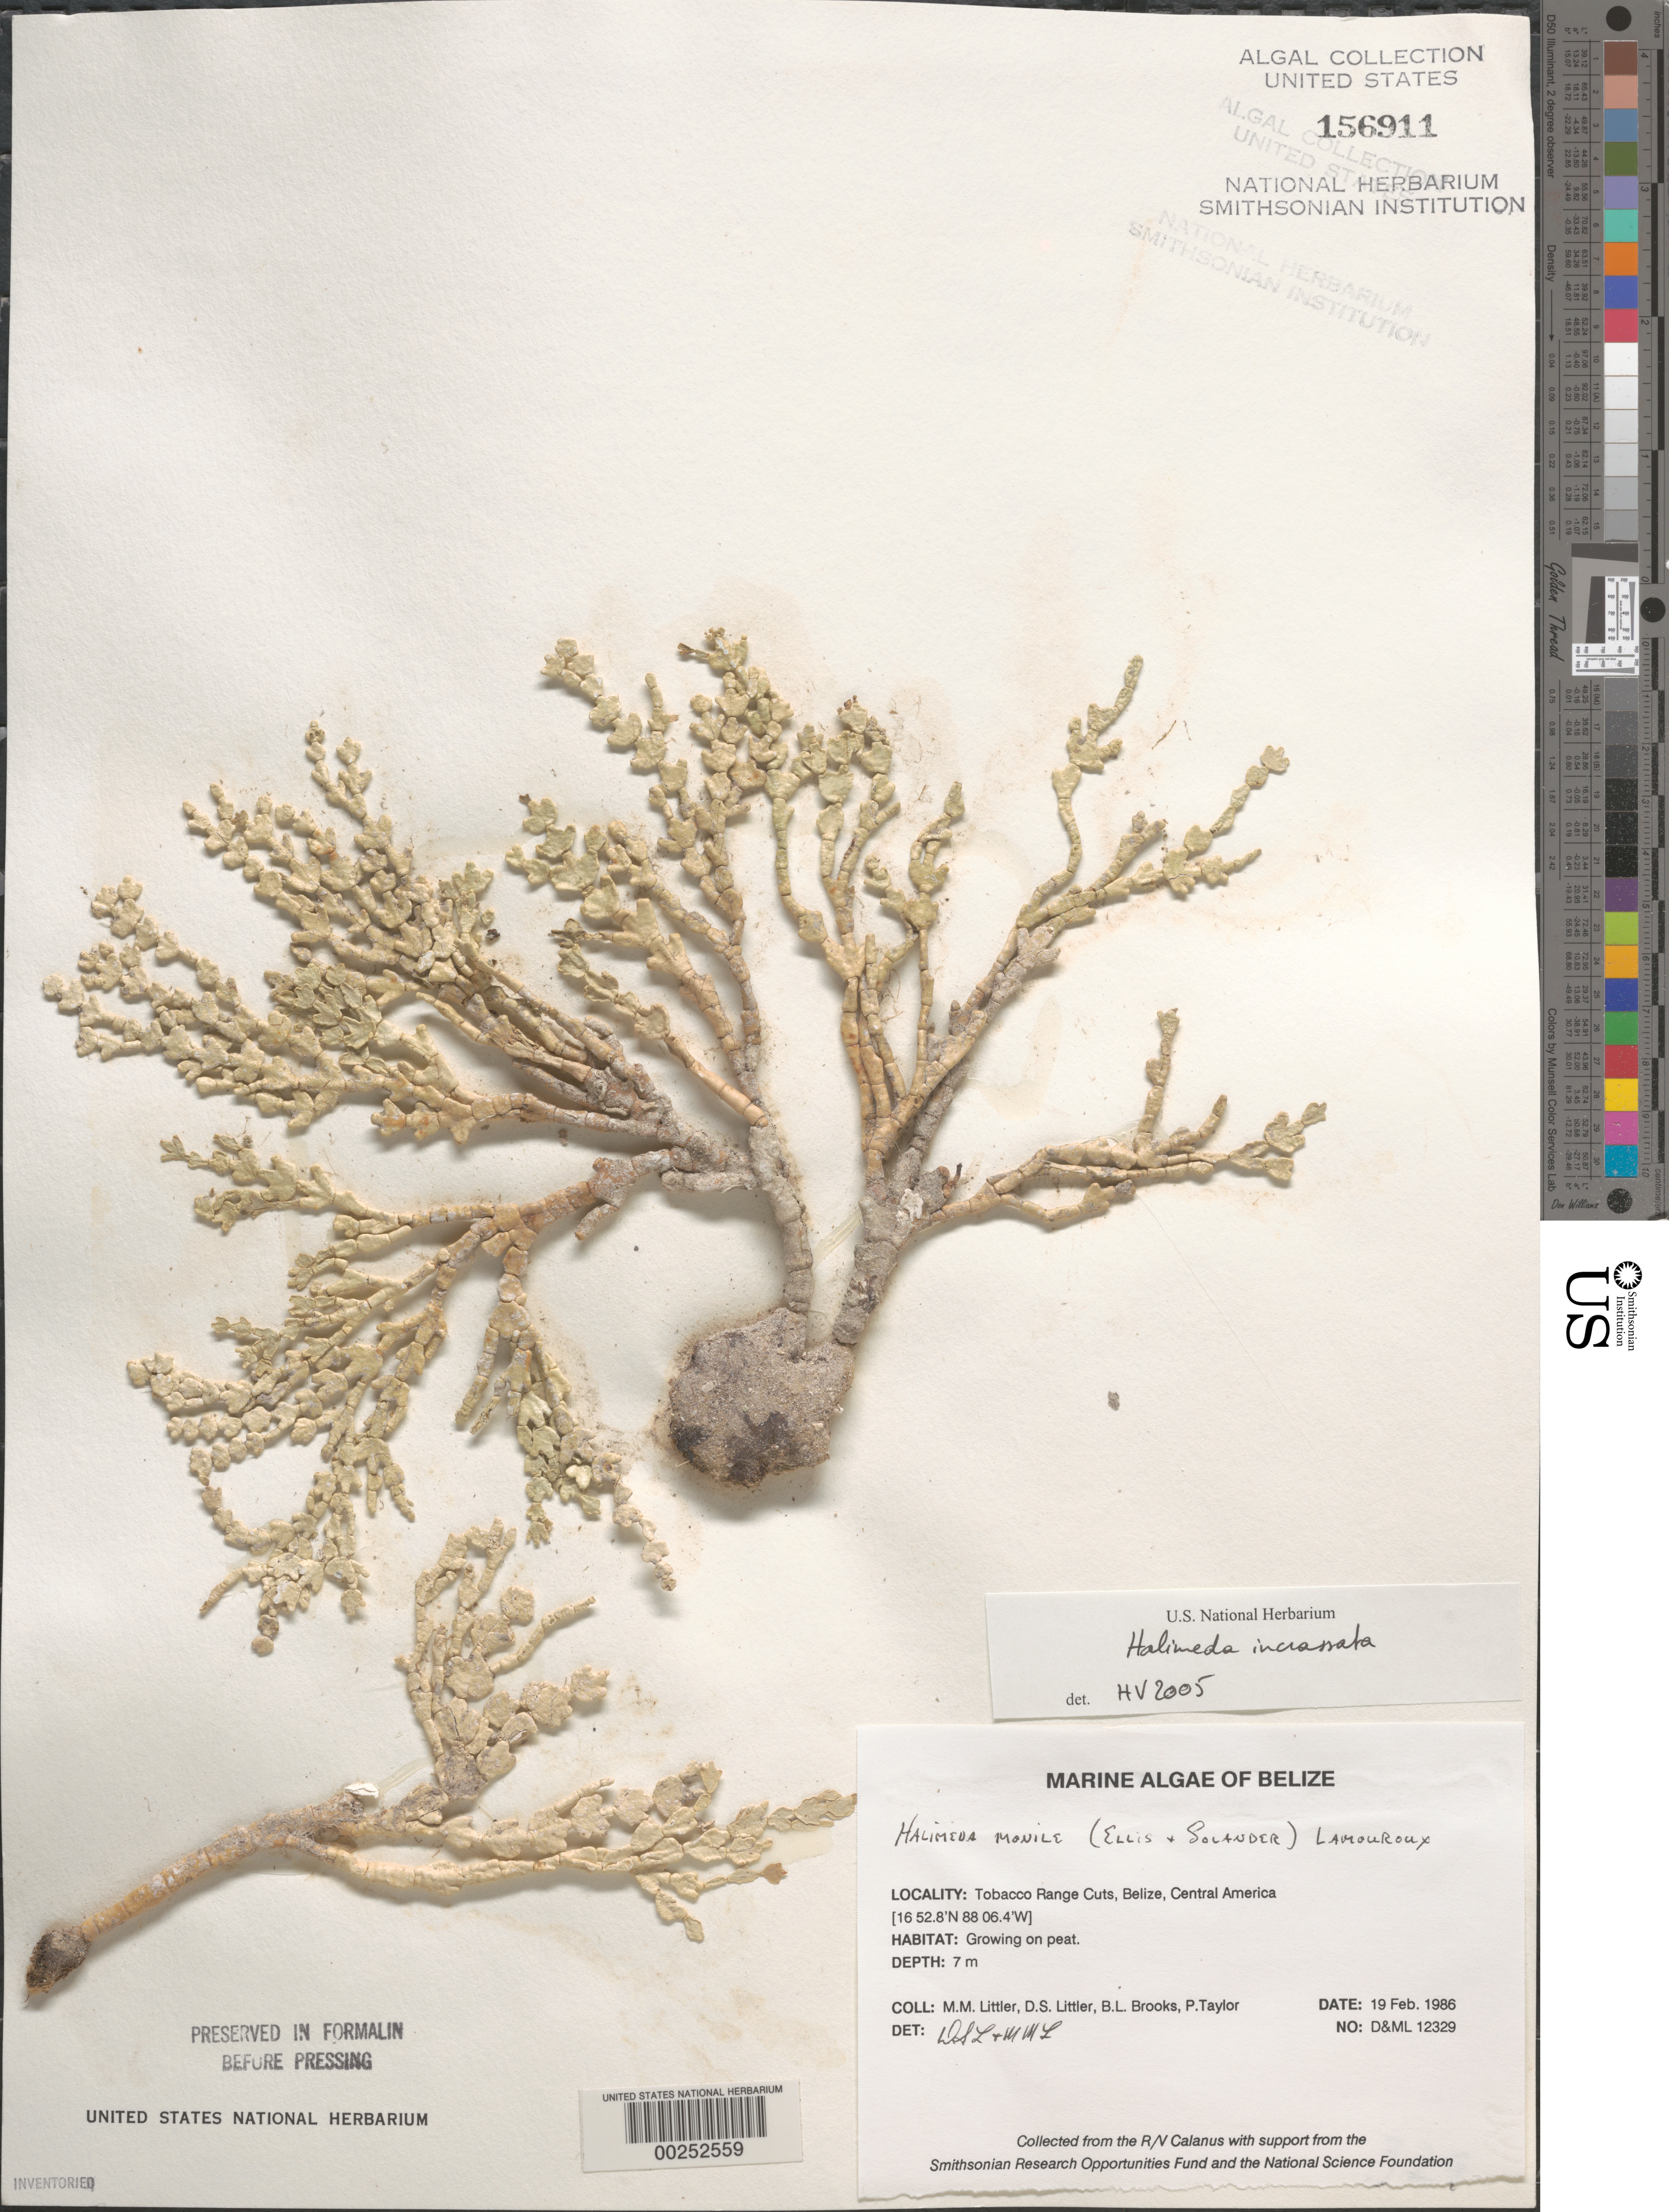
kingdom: Plantae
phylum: Chlorophyta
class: Ulvophyceae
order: Bryopsidales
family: Halimedaceae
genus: Halimeda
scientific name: Halimeda incrassata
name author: (J. Ellis) J.V.Lamouroux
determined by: Verbruggen, H.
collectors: M. M. Littler, D. S. Littler, B. Brooks & P. R. Taylor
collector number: D&ML 12329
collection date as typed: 19 Feb 1986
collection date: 1986-02-19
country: Belize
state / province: Stann Creek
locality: Tobacco Range Cuts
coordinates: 16 52.8'N, 88 06.4'W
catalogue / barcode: US 156911